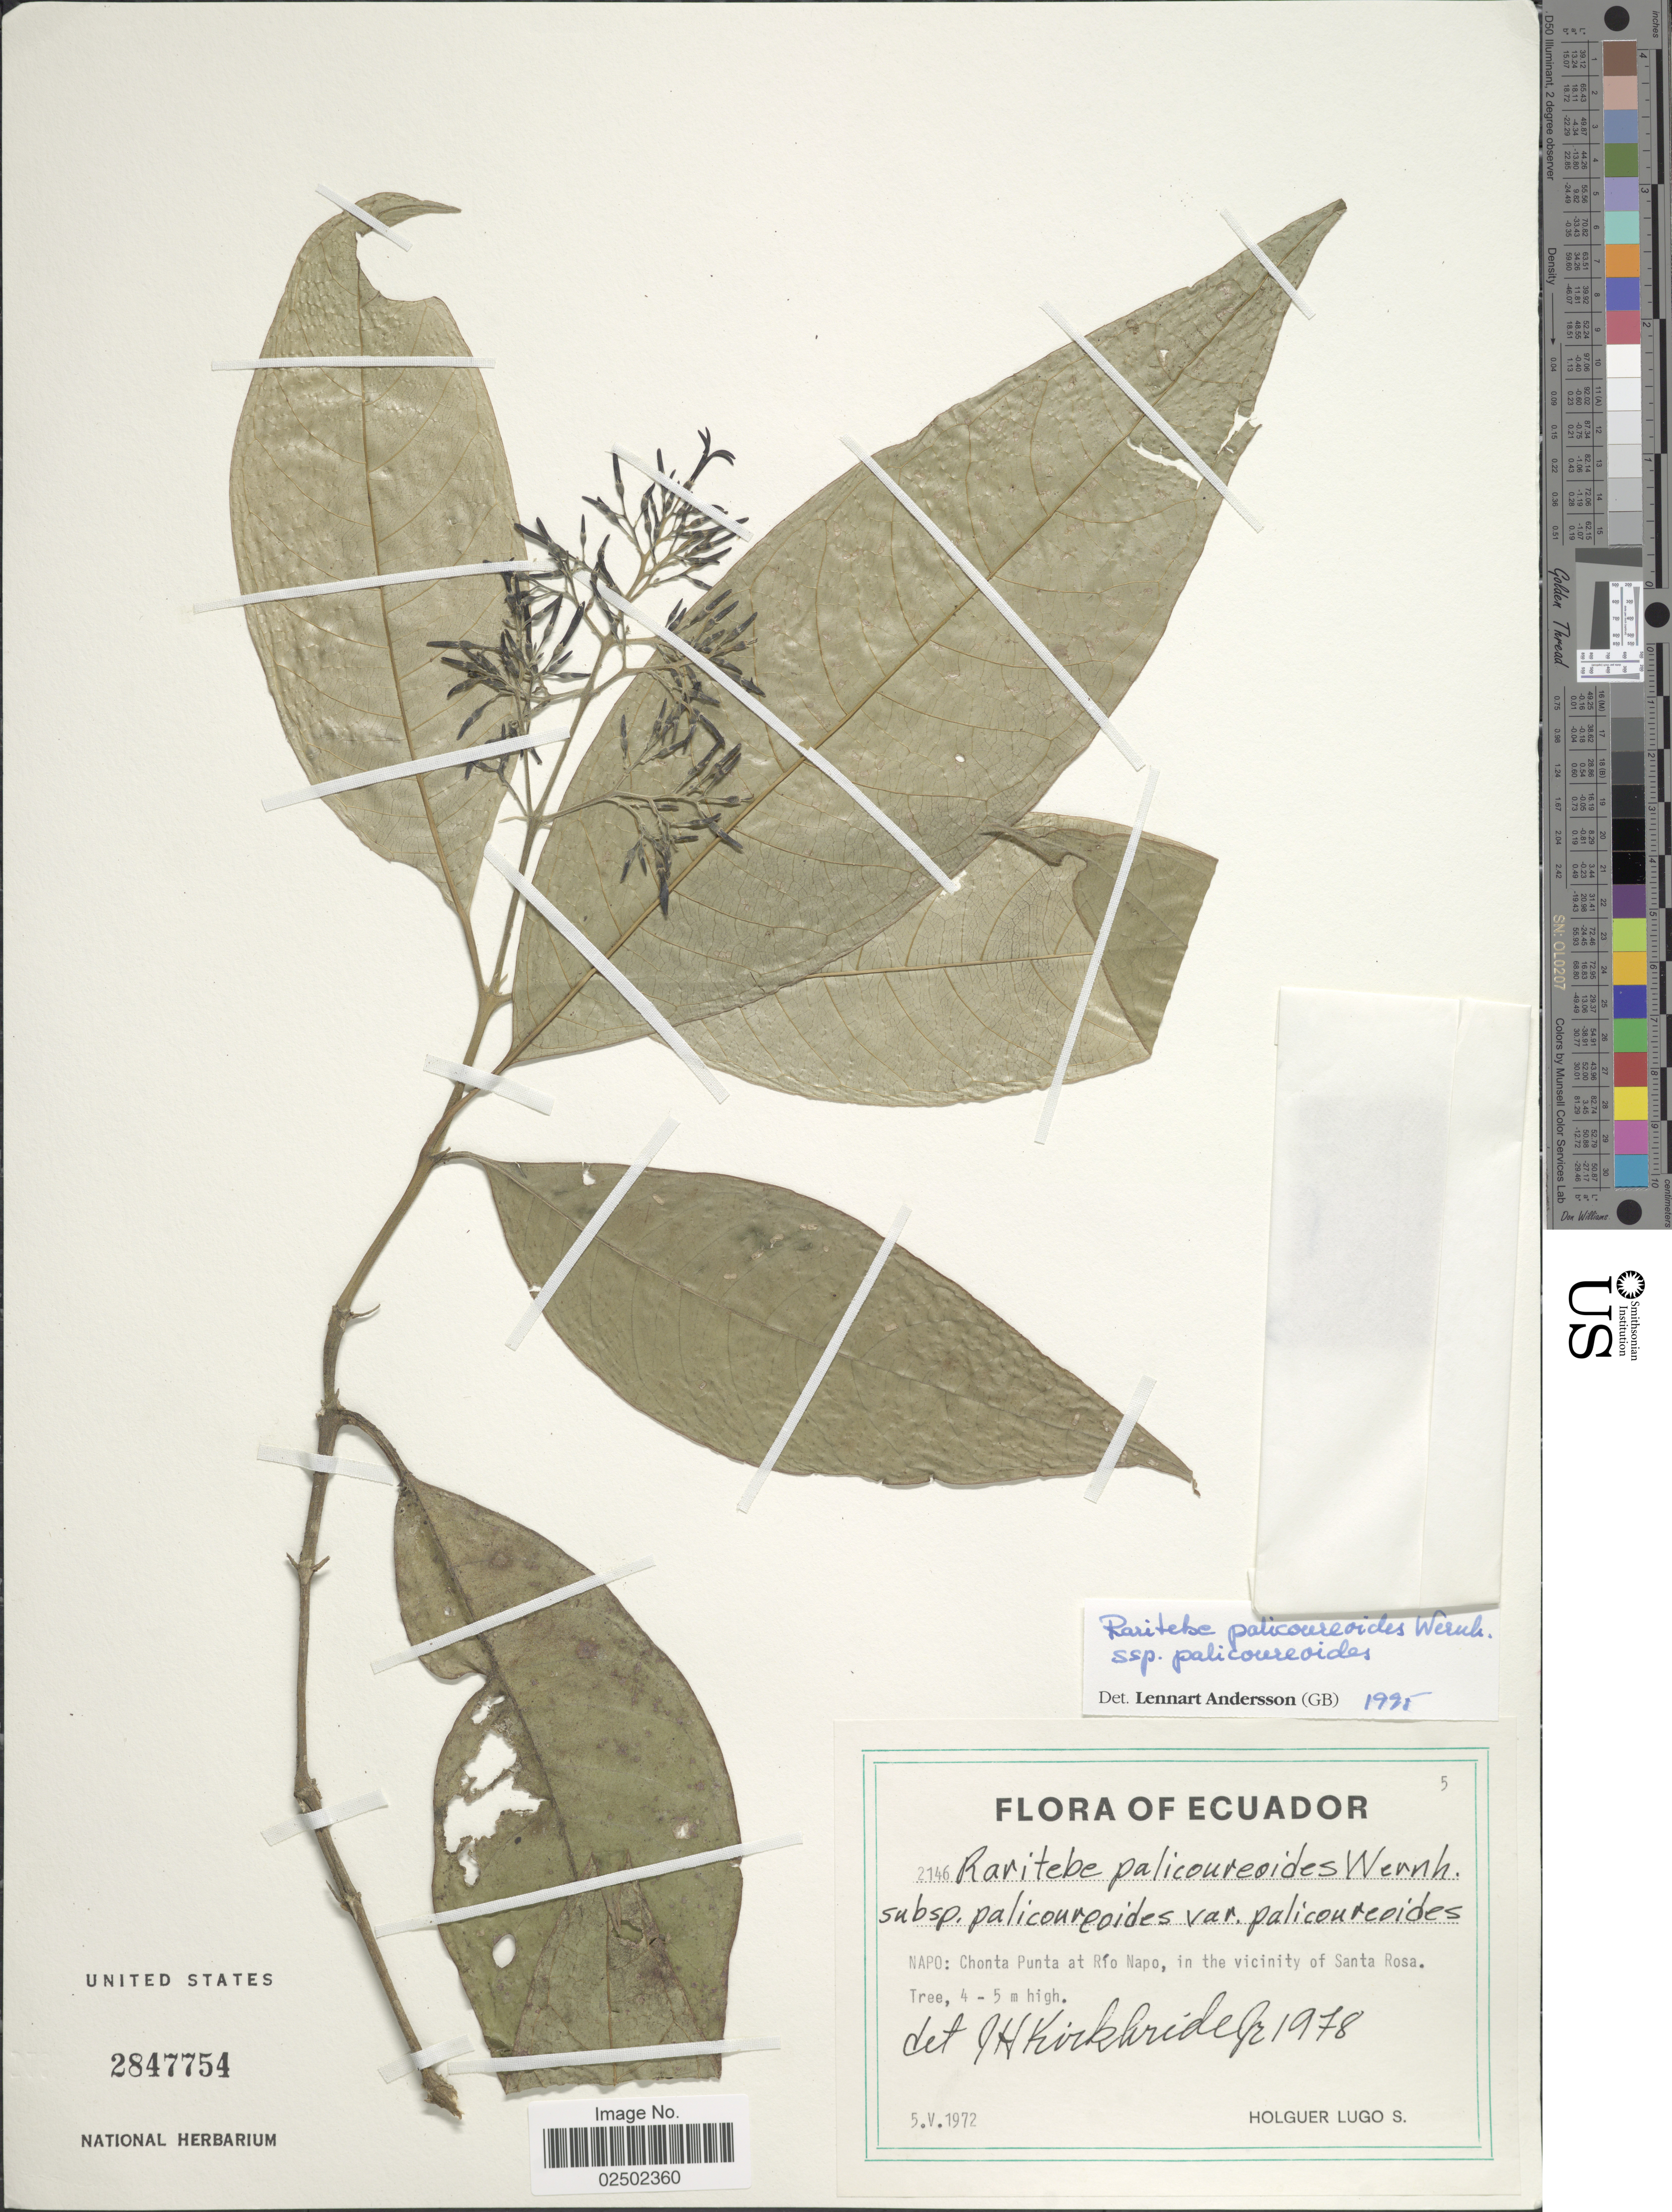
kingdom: Plantae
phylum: Tracheophyta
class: Magnoliopsida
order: Gentianales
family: Rubiaceae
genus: Raritebe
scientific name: Raritebe palicoureoides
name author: Wernham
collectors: H. Lugo S.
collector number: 2146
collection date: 1972-05-05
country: Ecuador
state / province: Napo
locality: Chonta Punta at Rio Napo, in the vicinity of Santa Rosa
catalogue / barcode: US 2847754